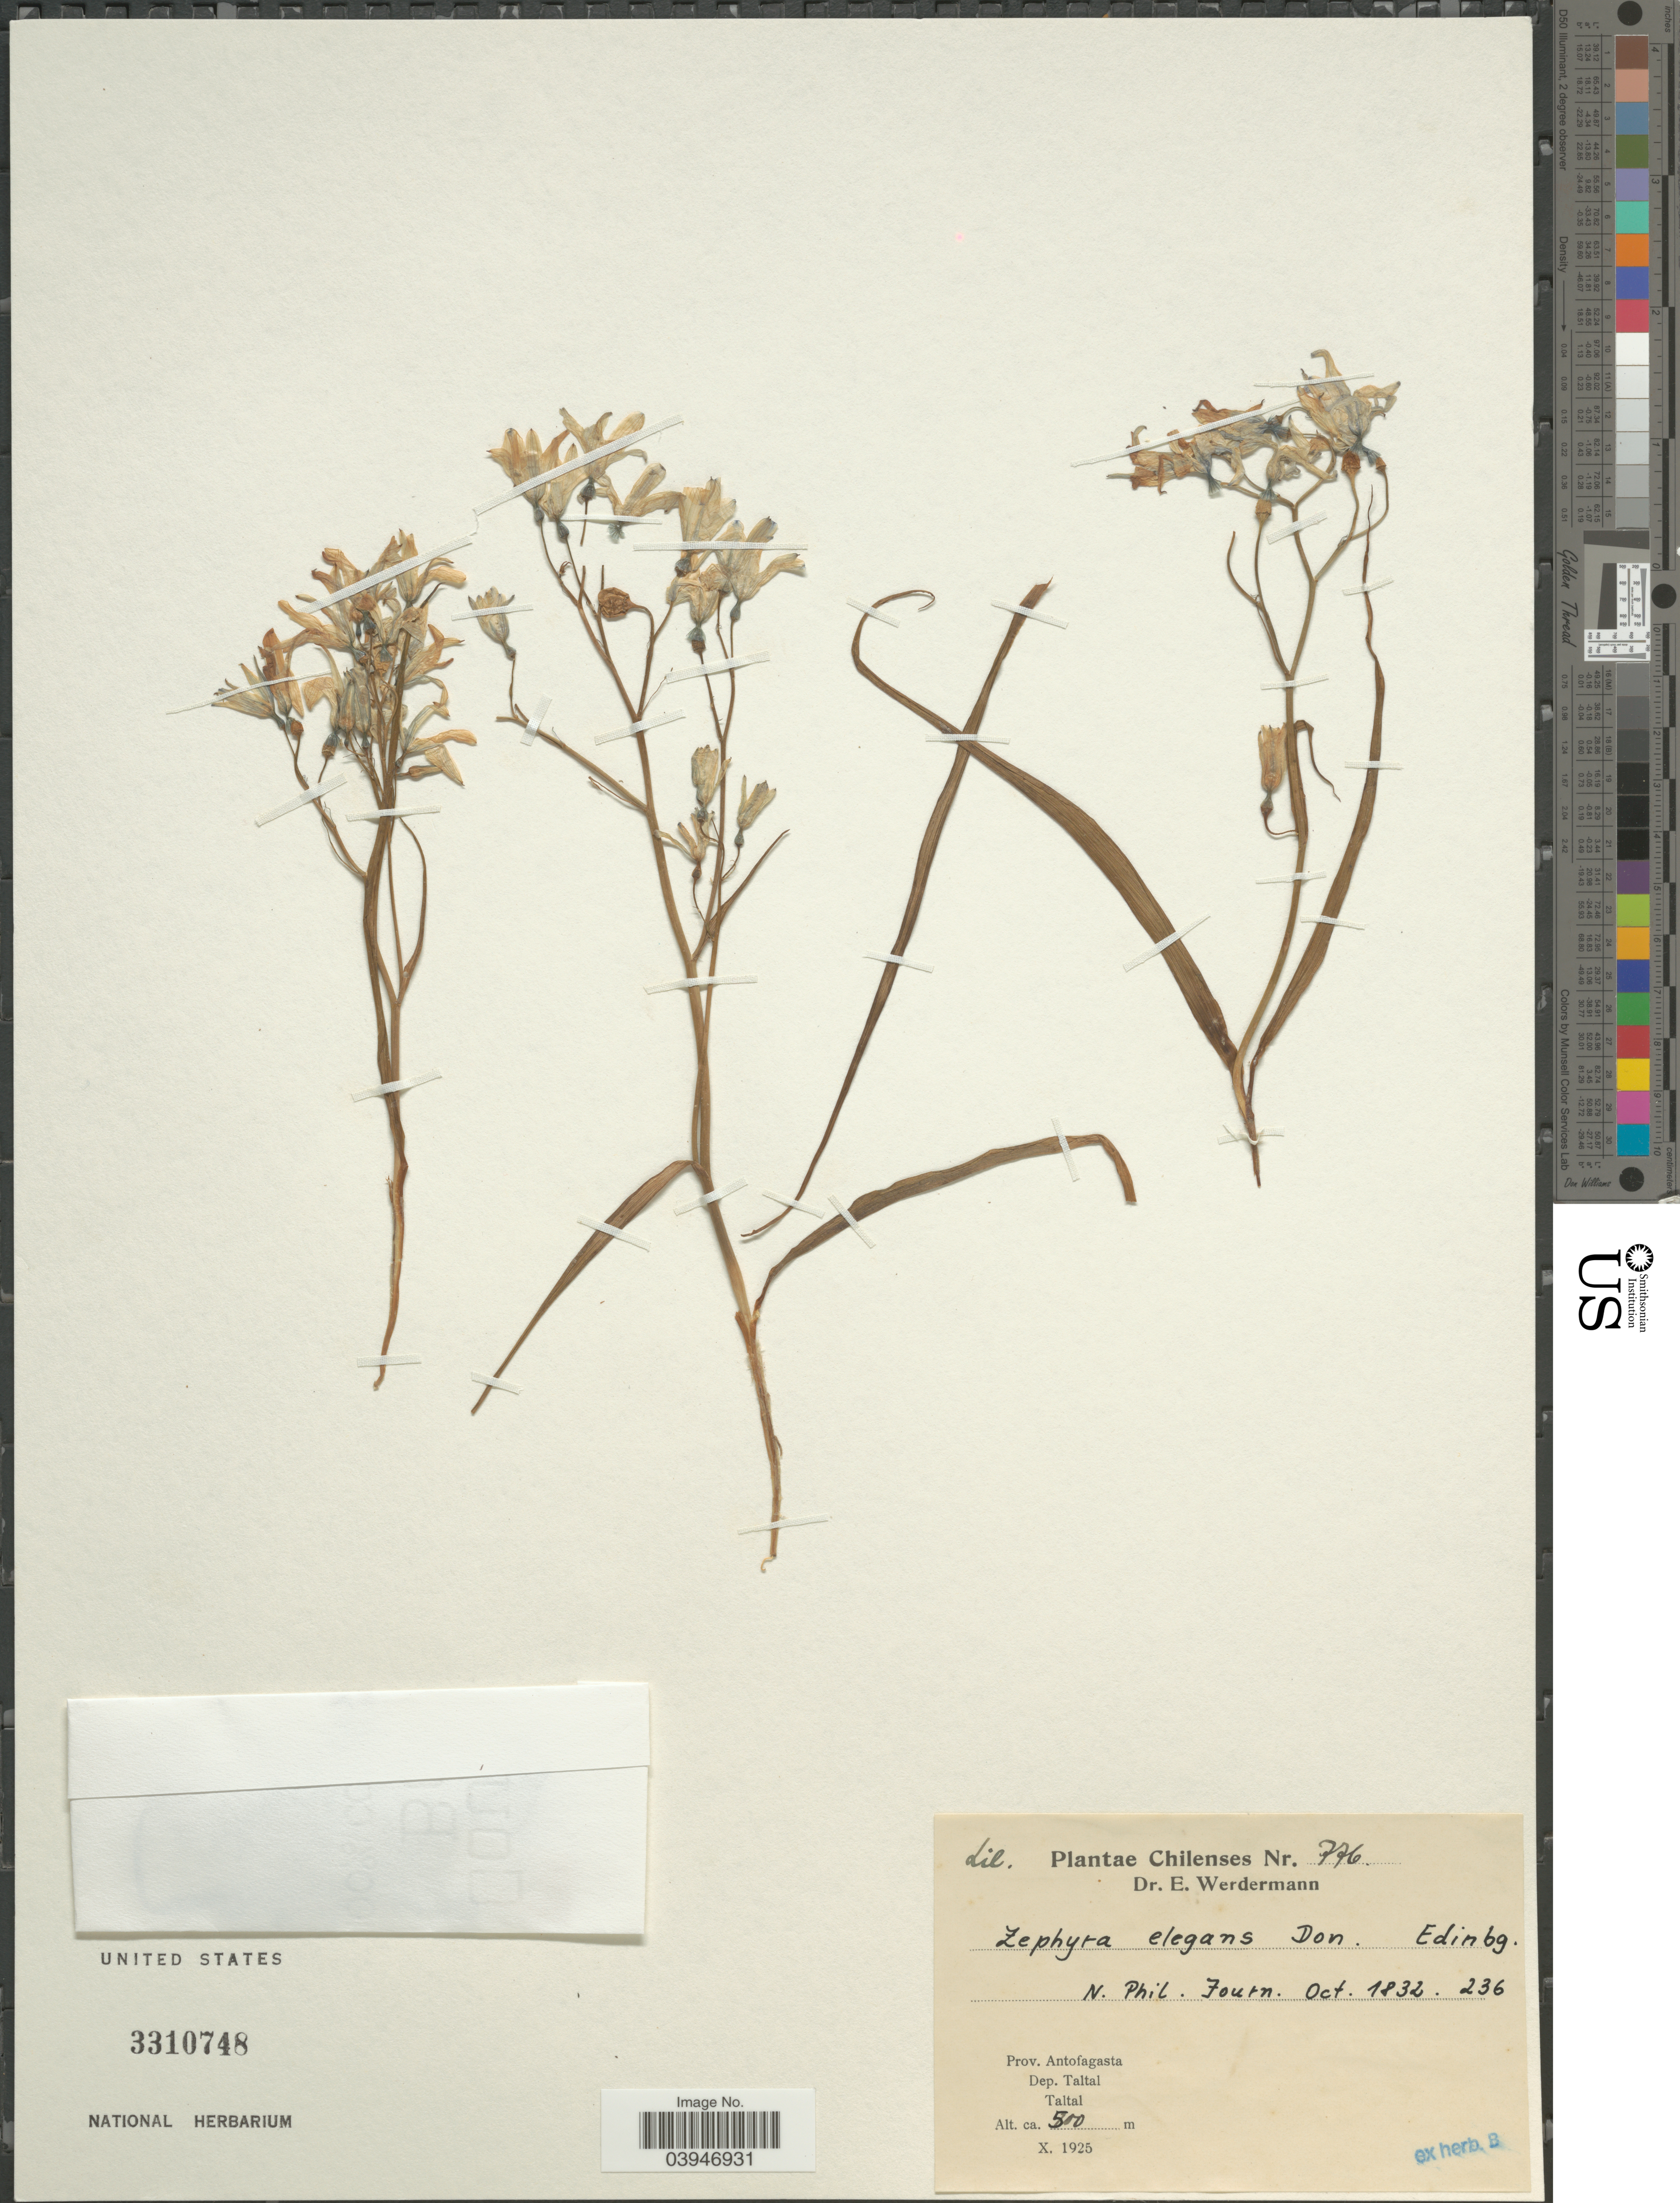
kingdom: Plantae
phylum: Tracheophyta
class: Liliopsida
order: Asparagales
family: Tecophilaeaceae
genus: Zephyra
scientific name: Zephyra elegans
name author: D. Don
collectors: E. Werdermann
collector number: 776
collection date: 1925-10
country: Chile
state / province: Antofagasta (II)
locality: Dep. Taltal. Taltal.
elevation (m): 500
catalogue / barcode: US 3310748